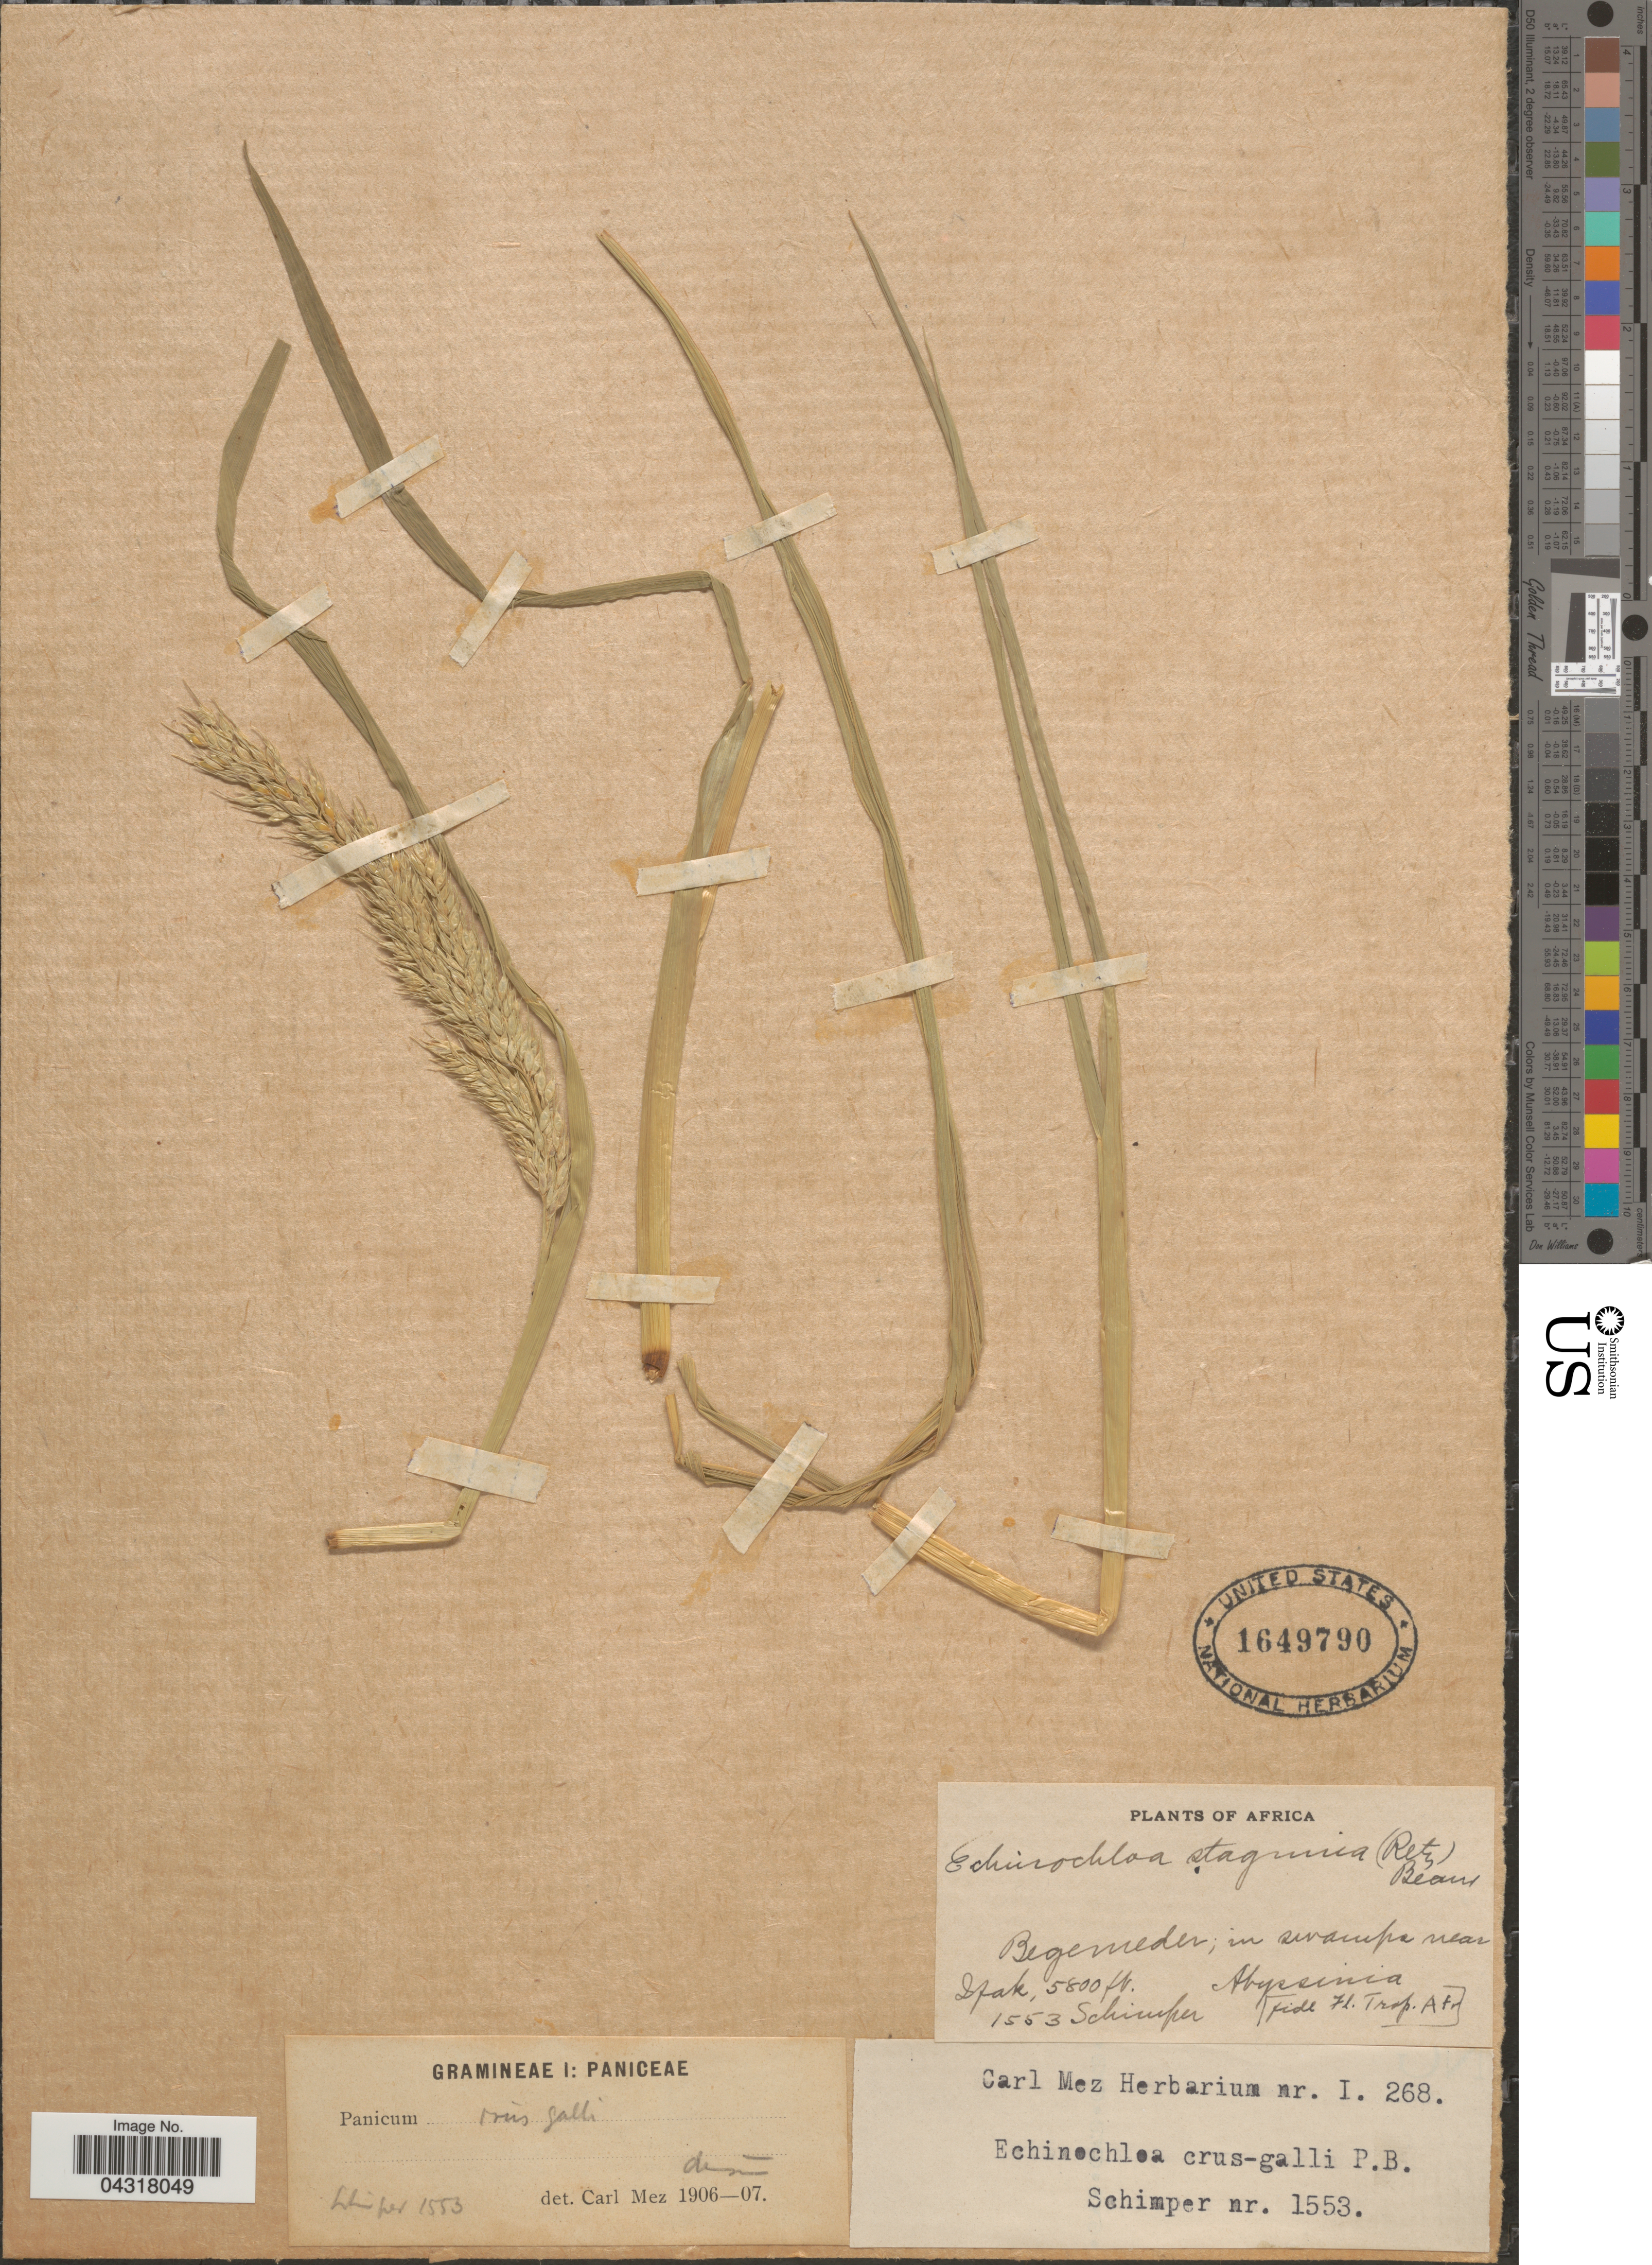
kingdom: Plantae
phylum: Tracheophyta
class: Liliopsida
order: Poales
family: Poaceae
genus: Echinochloa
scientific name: Echinochloa stagnina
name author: (Retz.) P. Beauv.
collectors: -. Schimper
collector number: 1553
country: Ethiopia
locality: Begemeder; in swamps near Ifak. Abyssinia.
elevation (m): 1768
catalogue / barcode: US 1649790